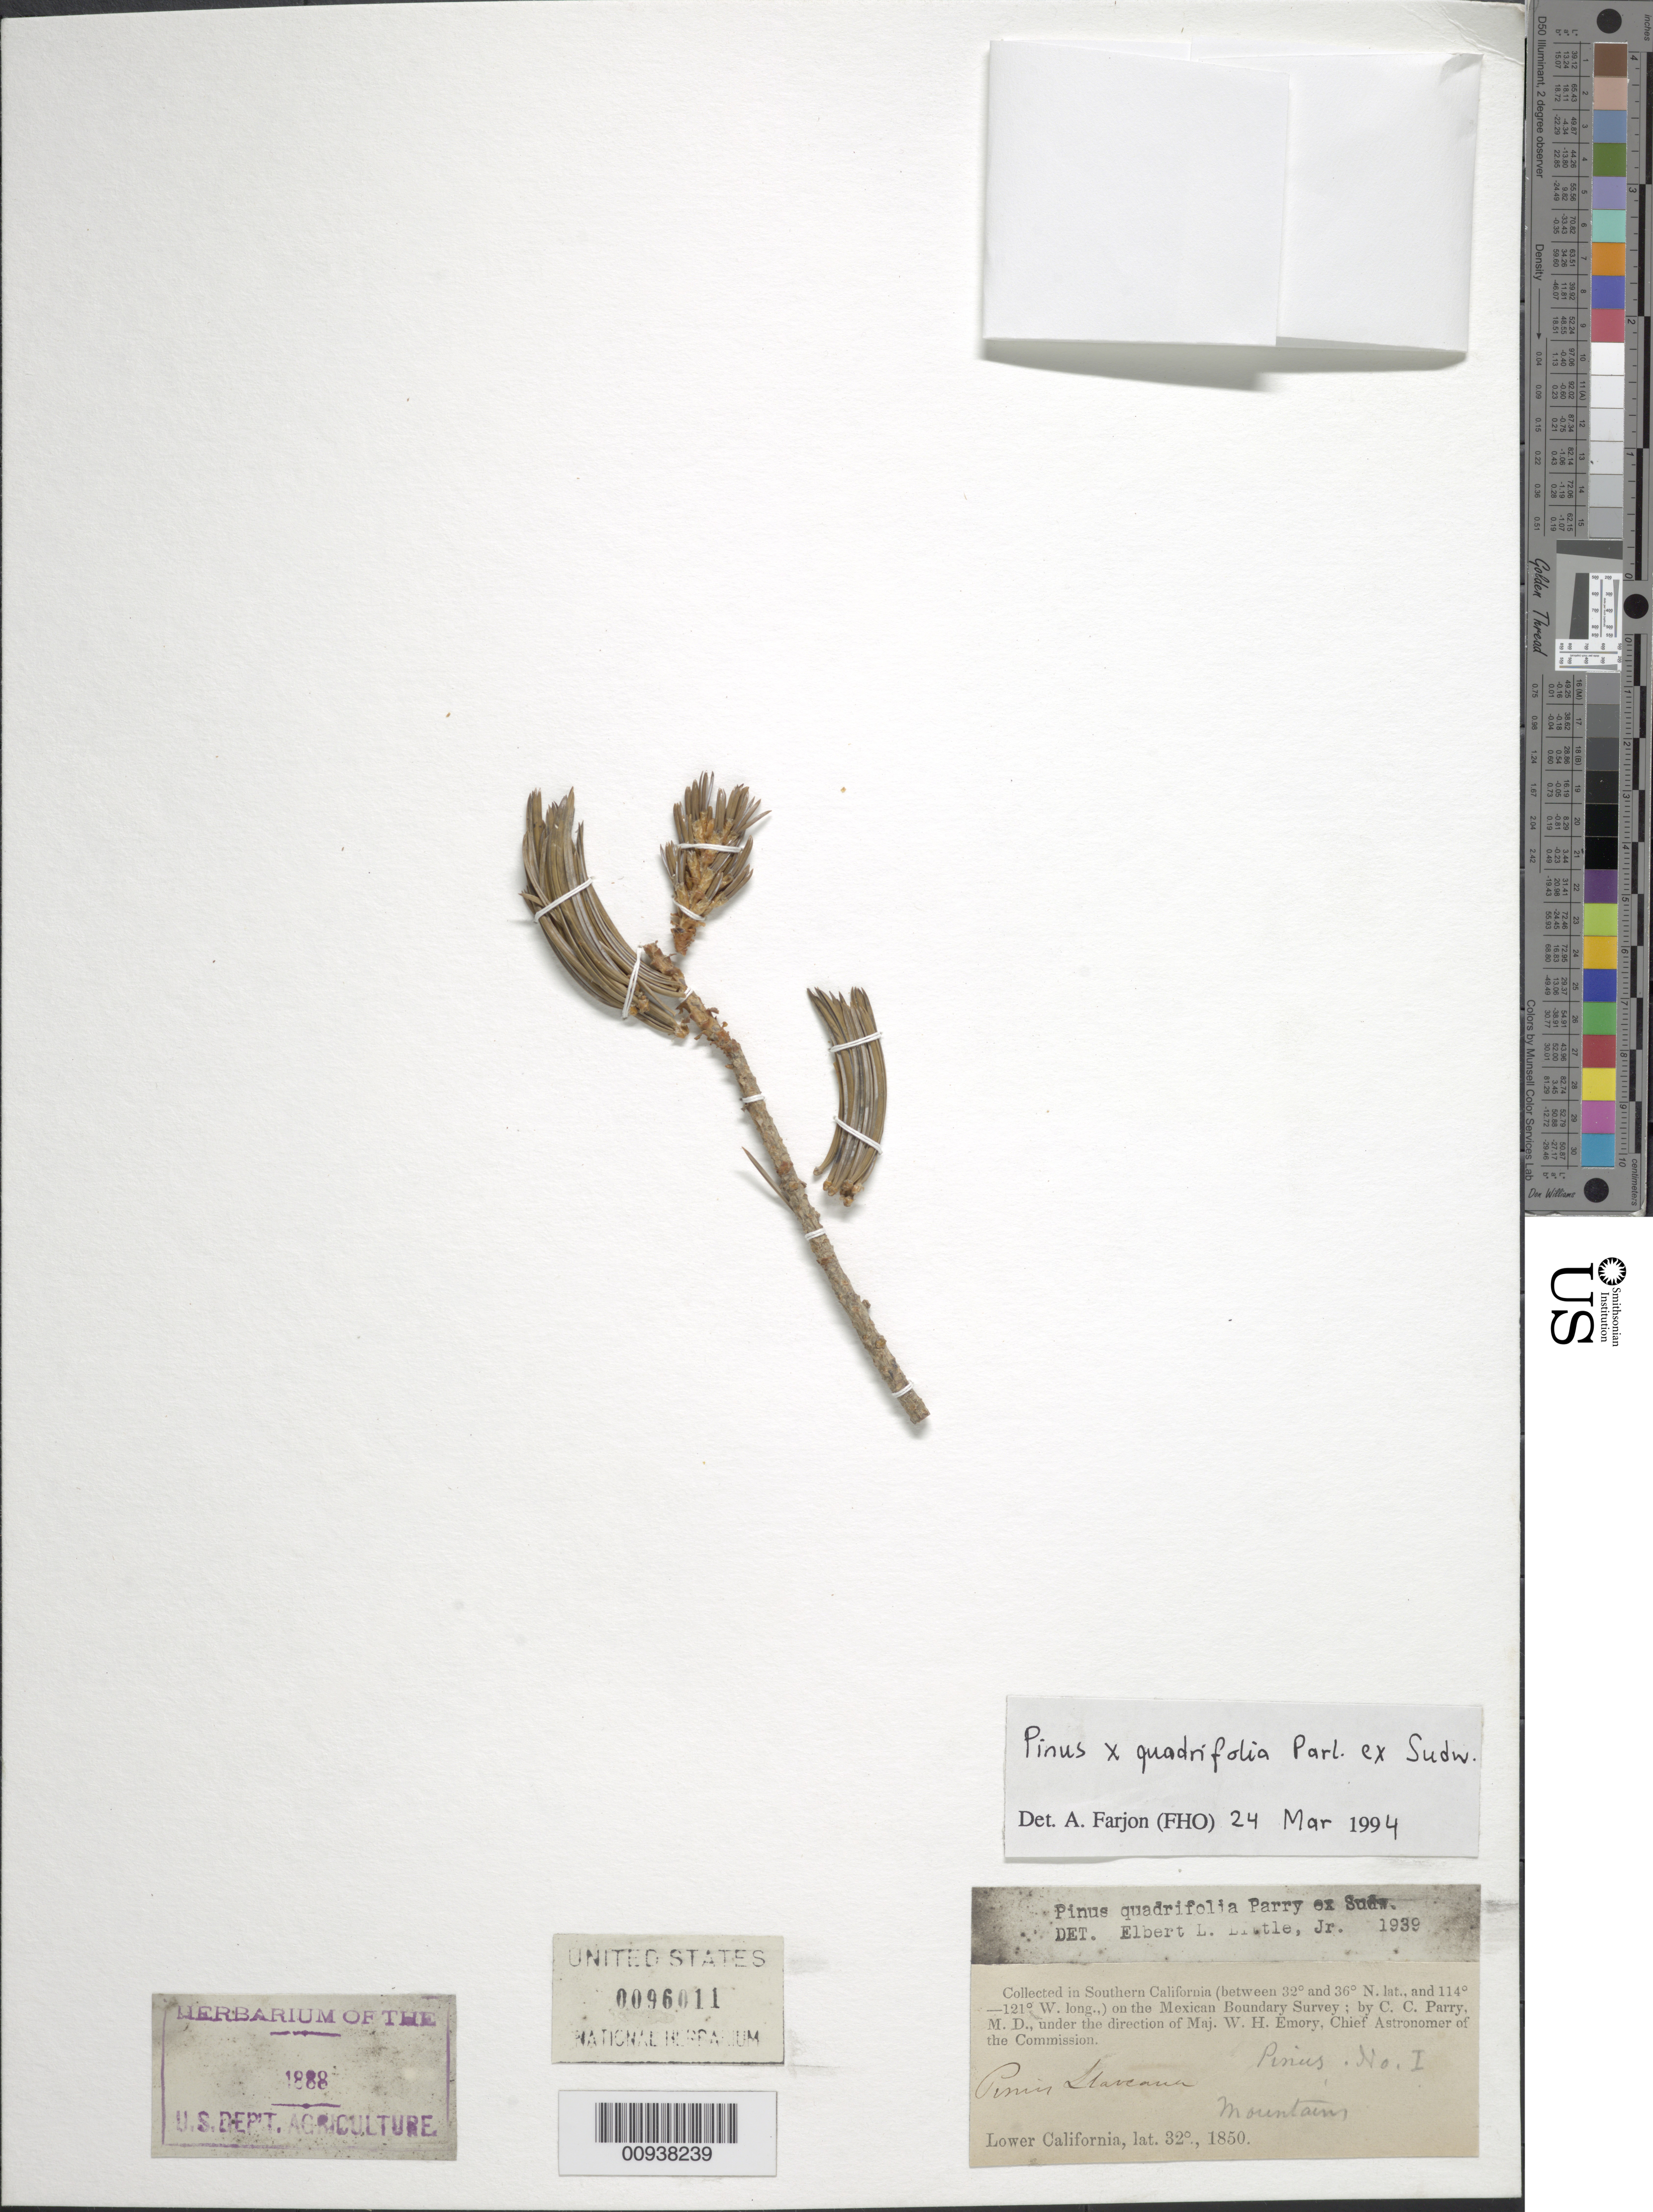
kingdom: Plantae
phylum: Tracheophyta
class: Pinopsida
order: Pinales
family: Pinaceae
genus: Pinus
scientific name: Pinus x quadrifolia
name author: Parl. ex Sudw.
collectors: C. C. Parry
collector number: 1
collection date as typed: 1850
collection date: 1850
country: Mexico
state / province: Baja California Norte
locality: Lower California.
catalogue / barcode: US 96011